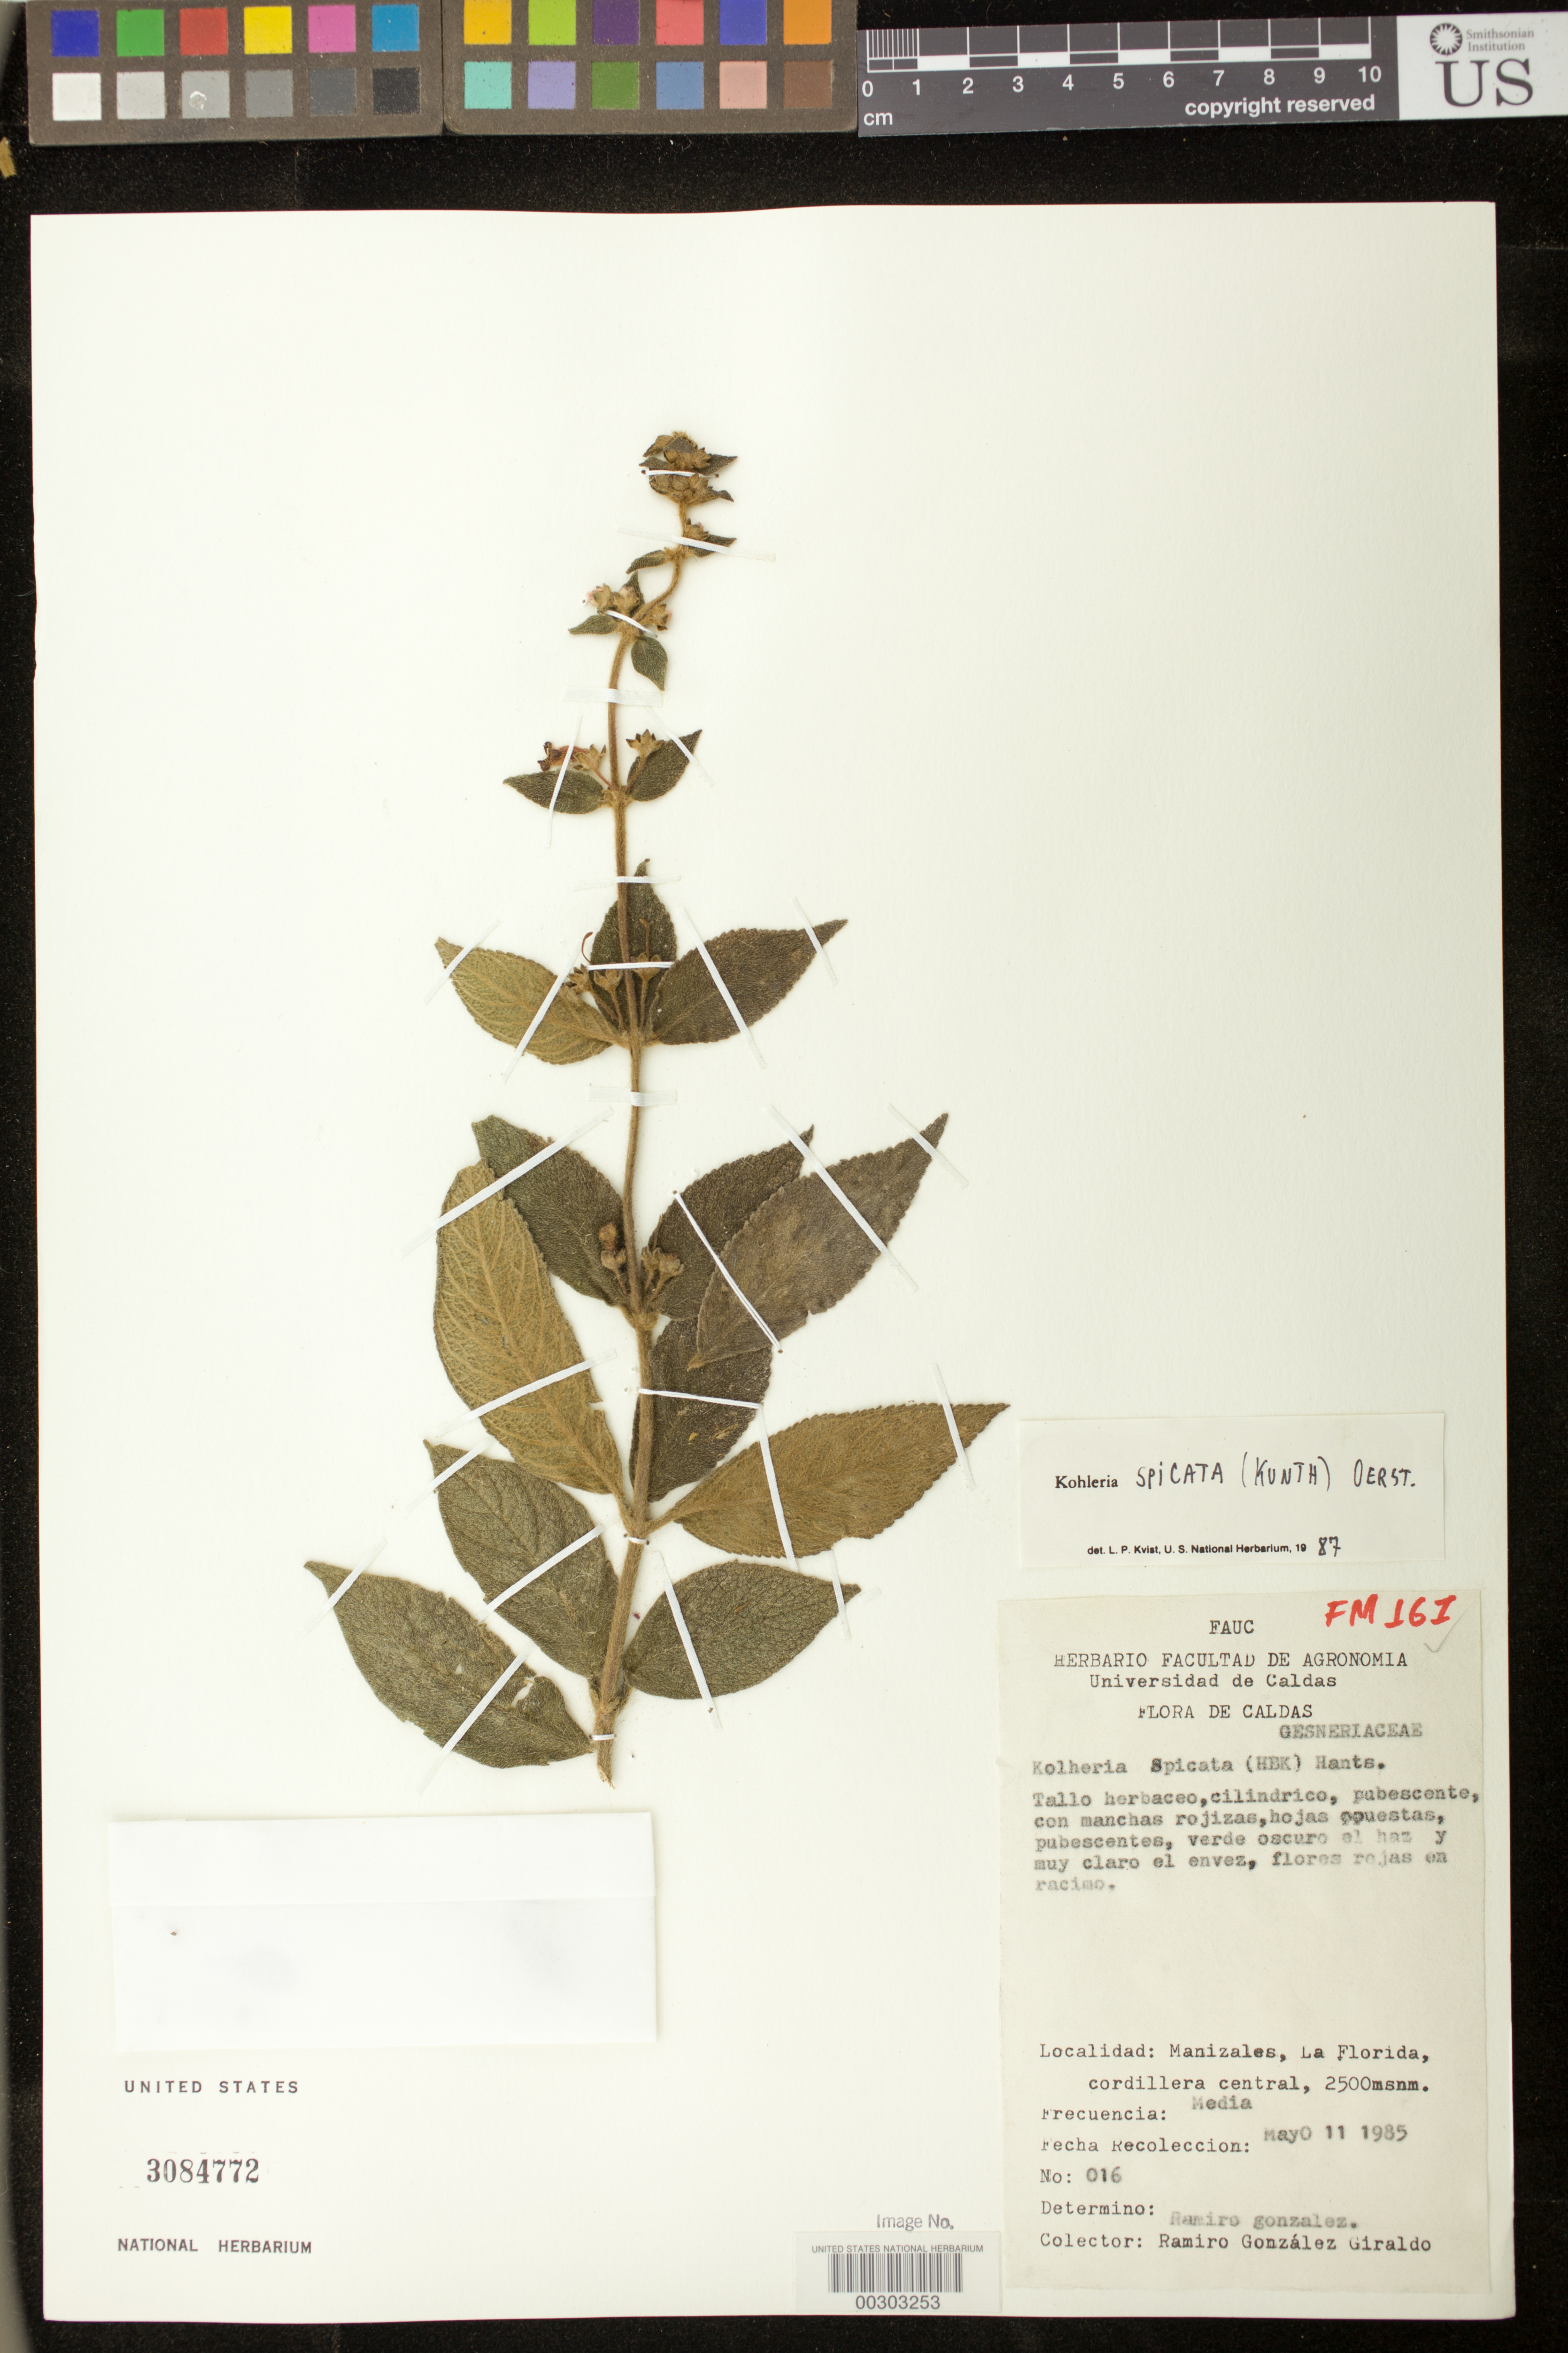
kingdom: Plantae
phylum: Tracheophyta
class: Magnoliopsida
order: Lamiales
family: Gesneriaceae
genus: Kohleria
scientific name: Kohleria spicata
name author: (Kunth) Oerst.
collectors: R. Giraldo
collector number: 16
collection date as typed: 11 May 1985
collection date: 1985-05-11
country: Colombia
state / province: Caldas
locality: Manizales, La Florida, Cordillera Central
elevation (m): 2500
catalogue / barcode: US 3084772